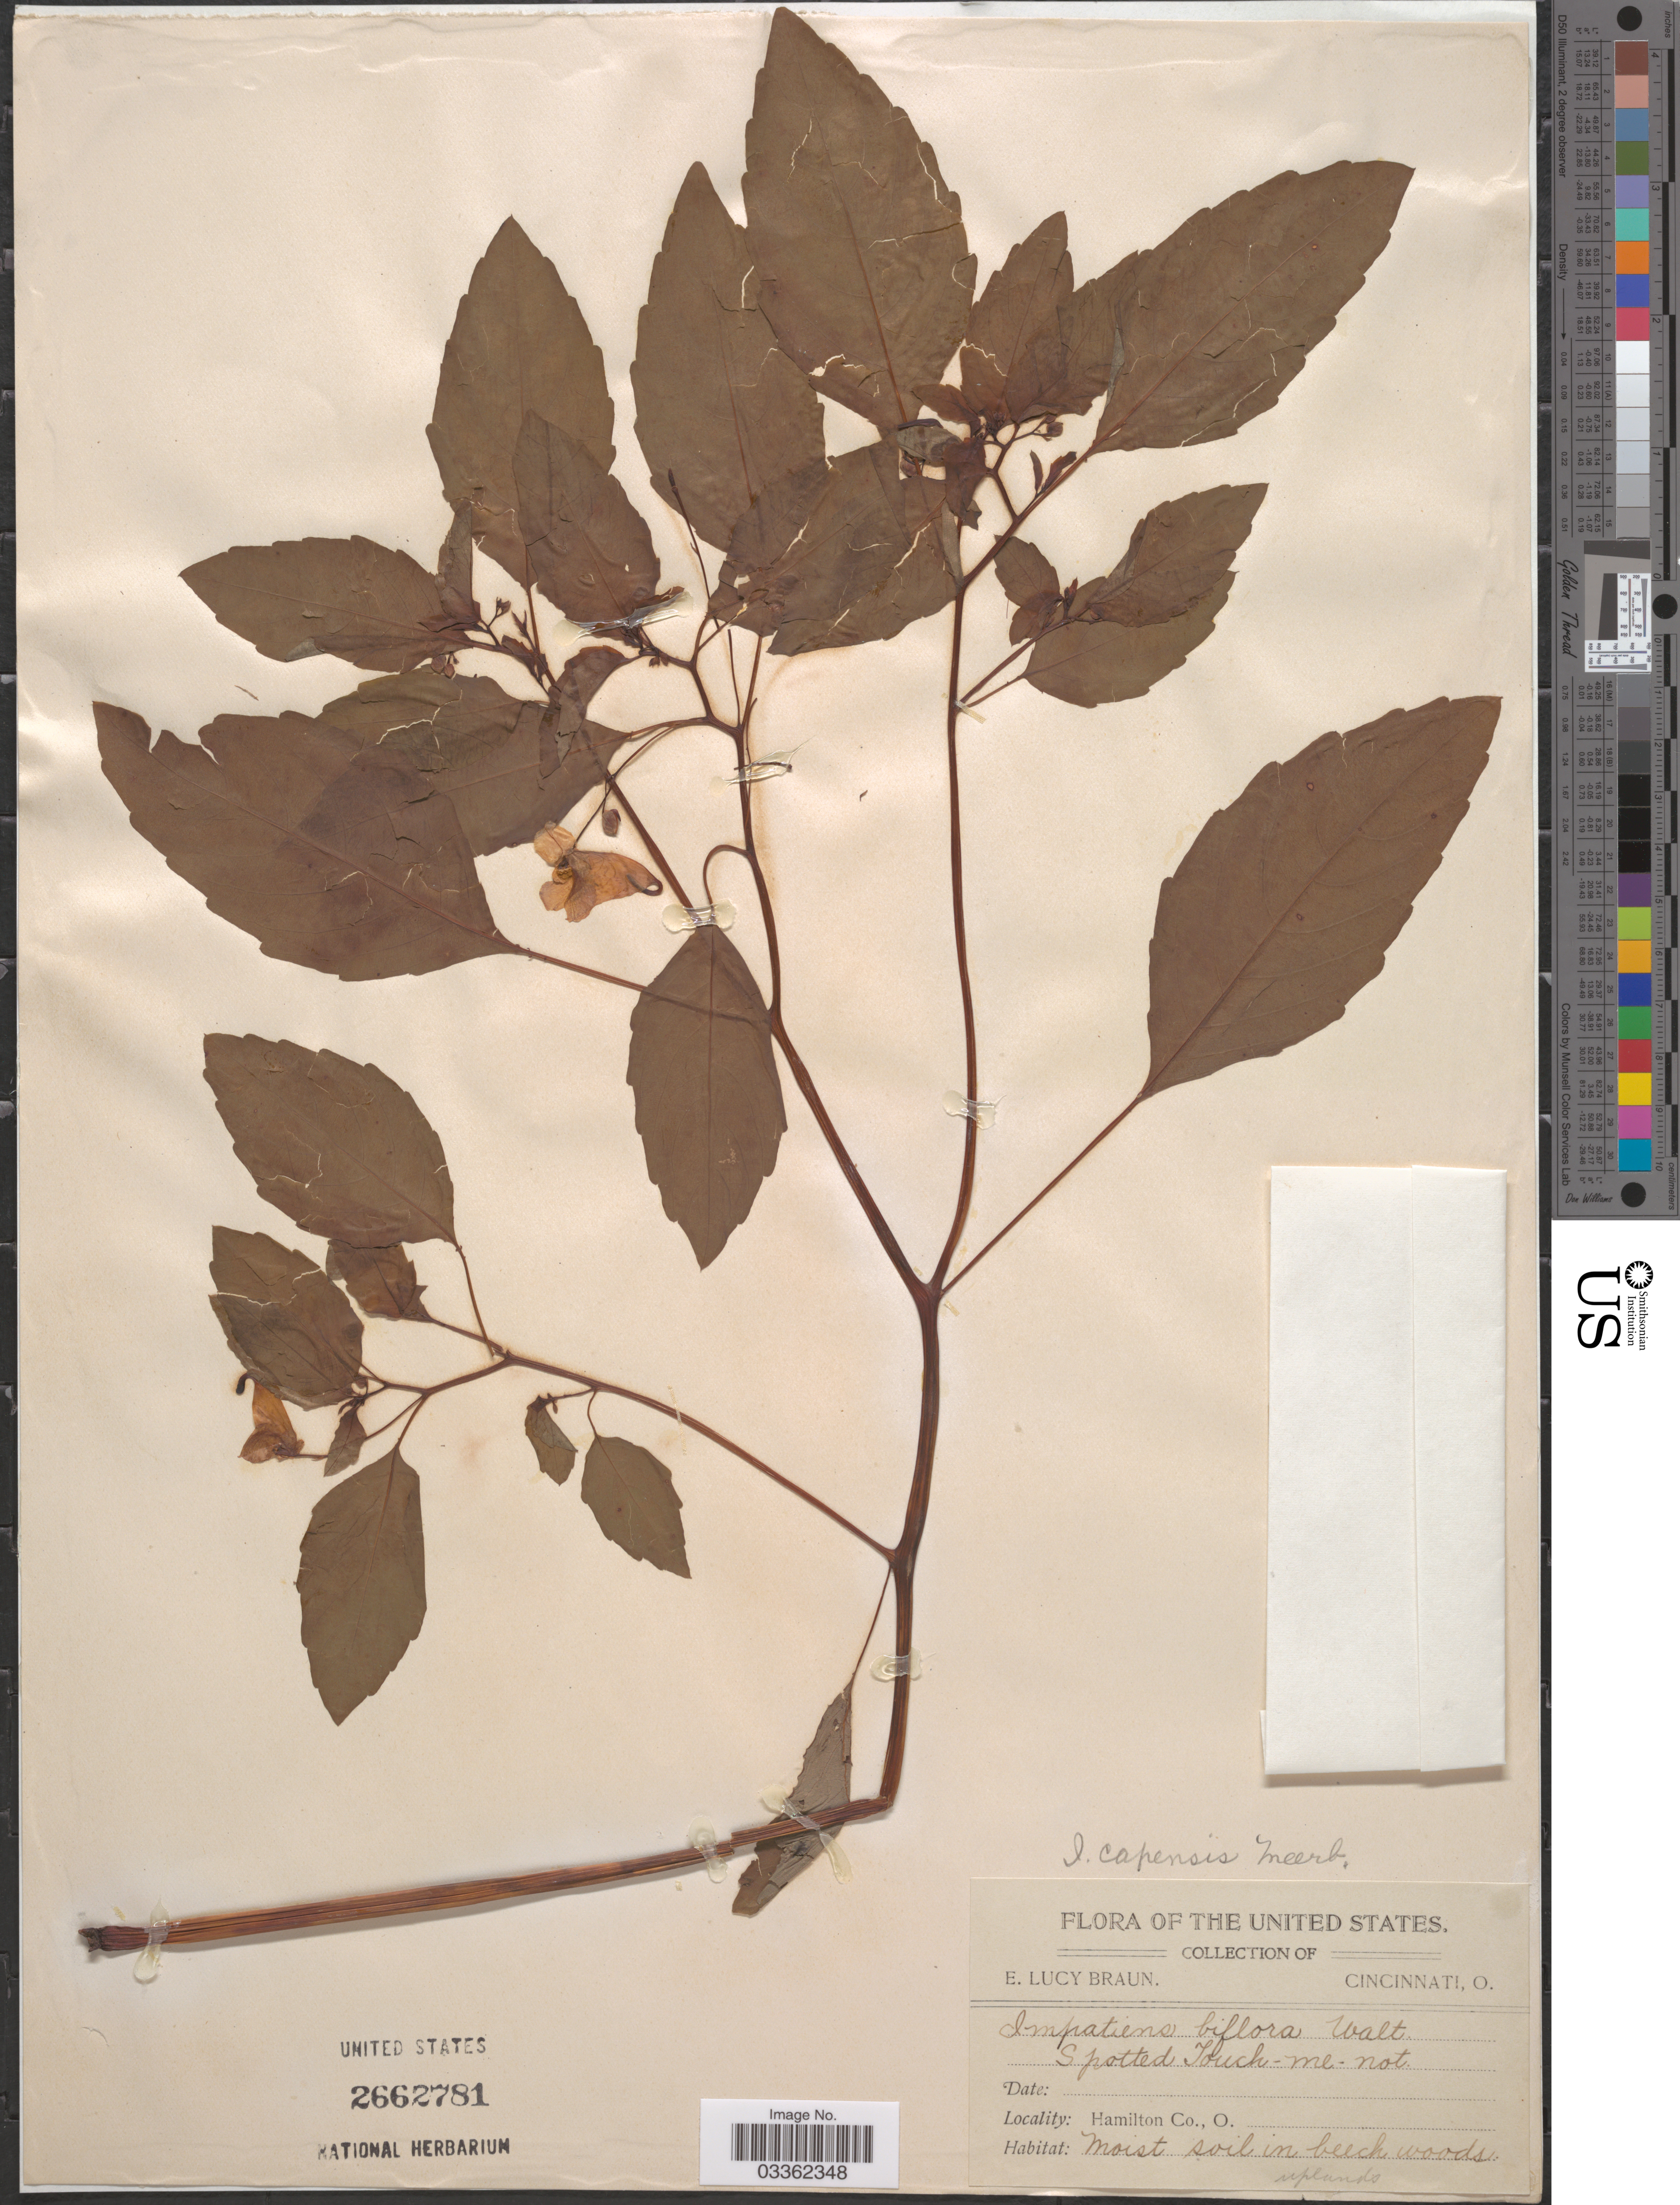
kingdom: Plantae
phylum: Tracheophyta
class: Magnoliopsida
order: Ericales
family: Balsaminaceae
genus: Impatiens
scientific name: Impatiens capensis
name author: Meerb.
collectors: E. L. Braun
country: United States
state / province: Ohio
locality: Hamilton Co.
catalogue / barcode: US 2662781